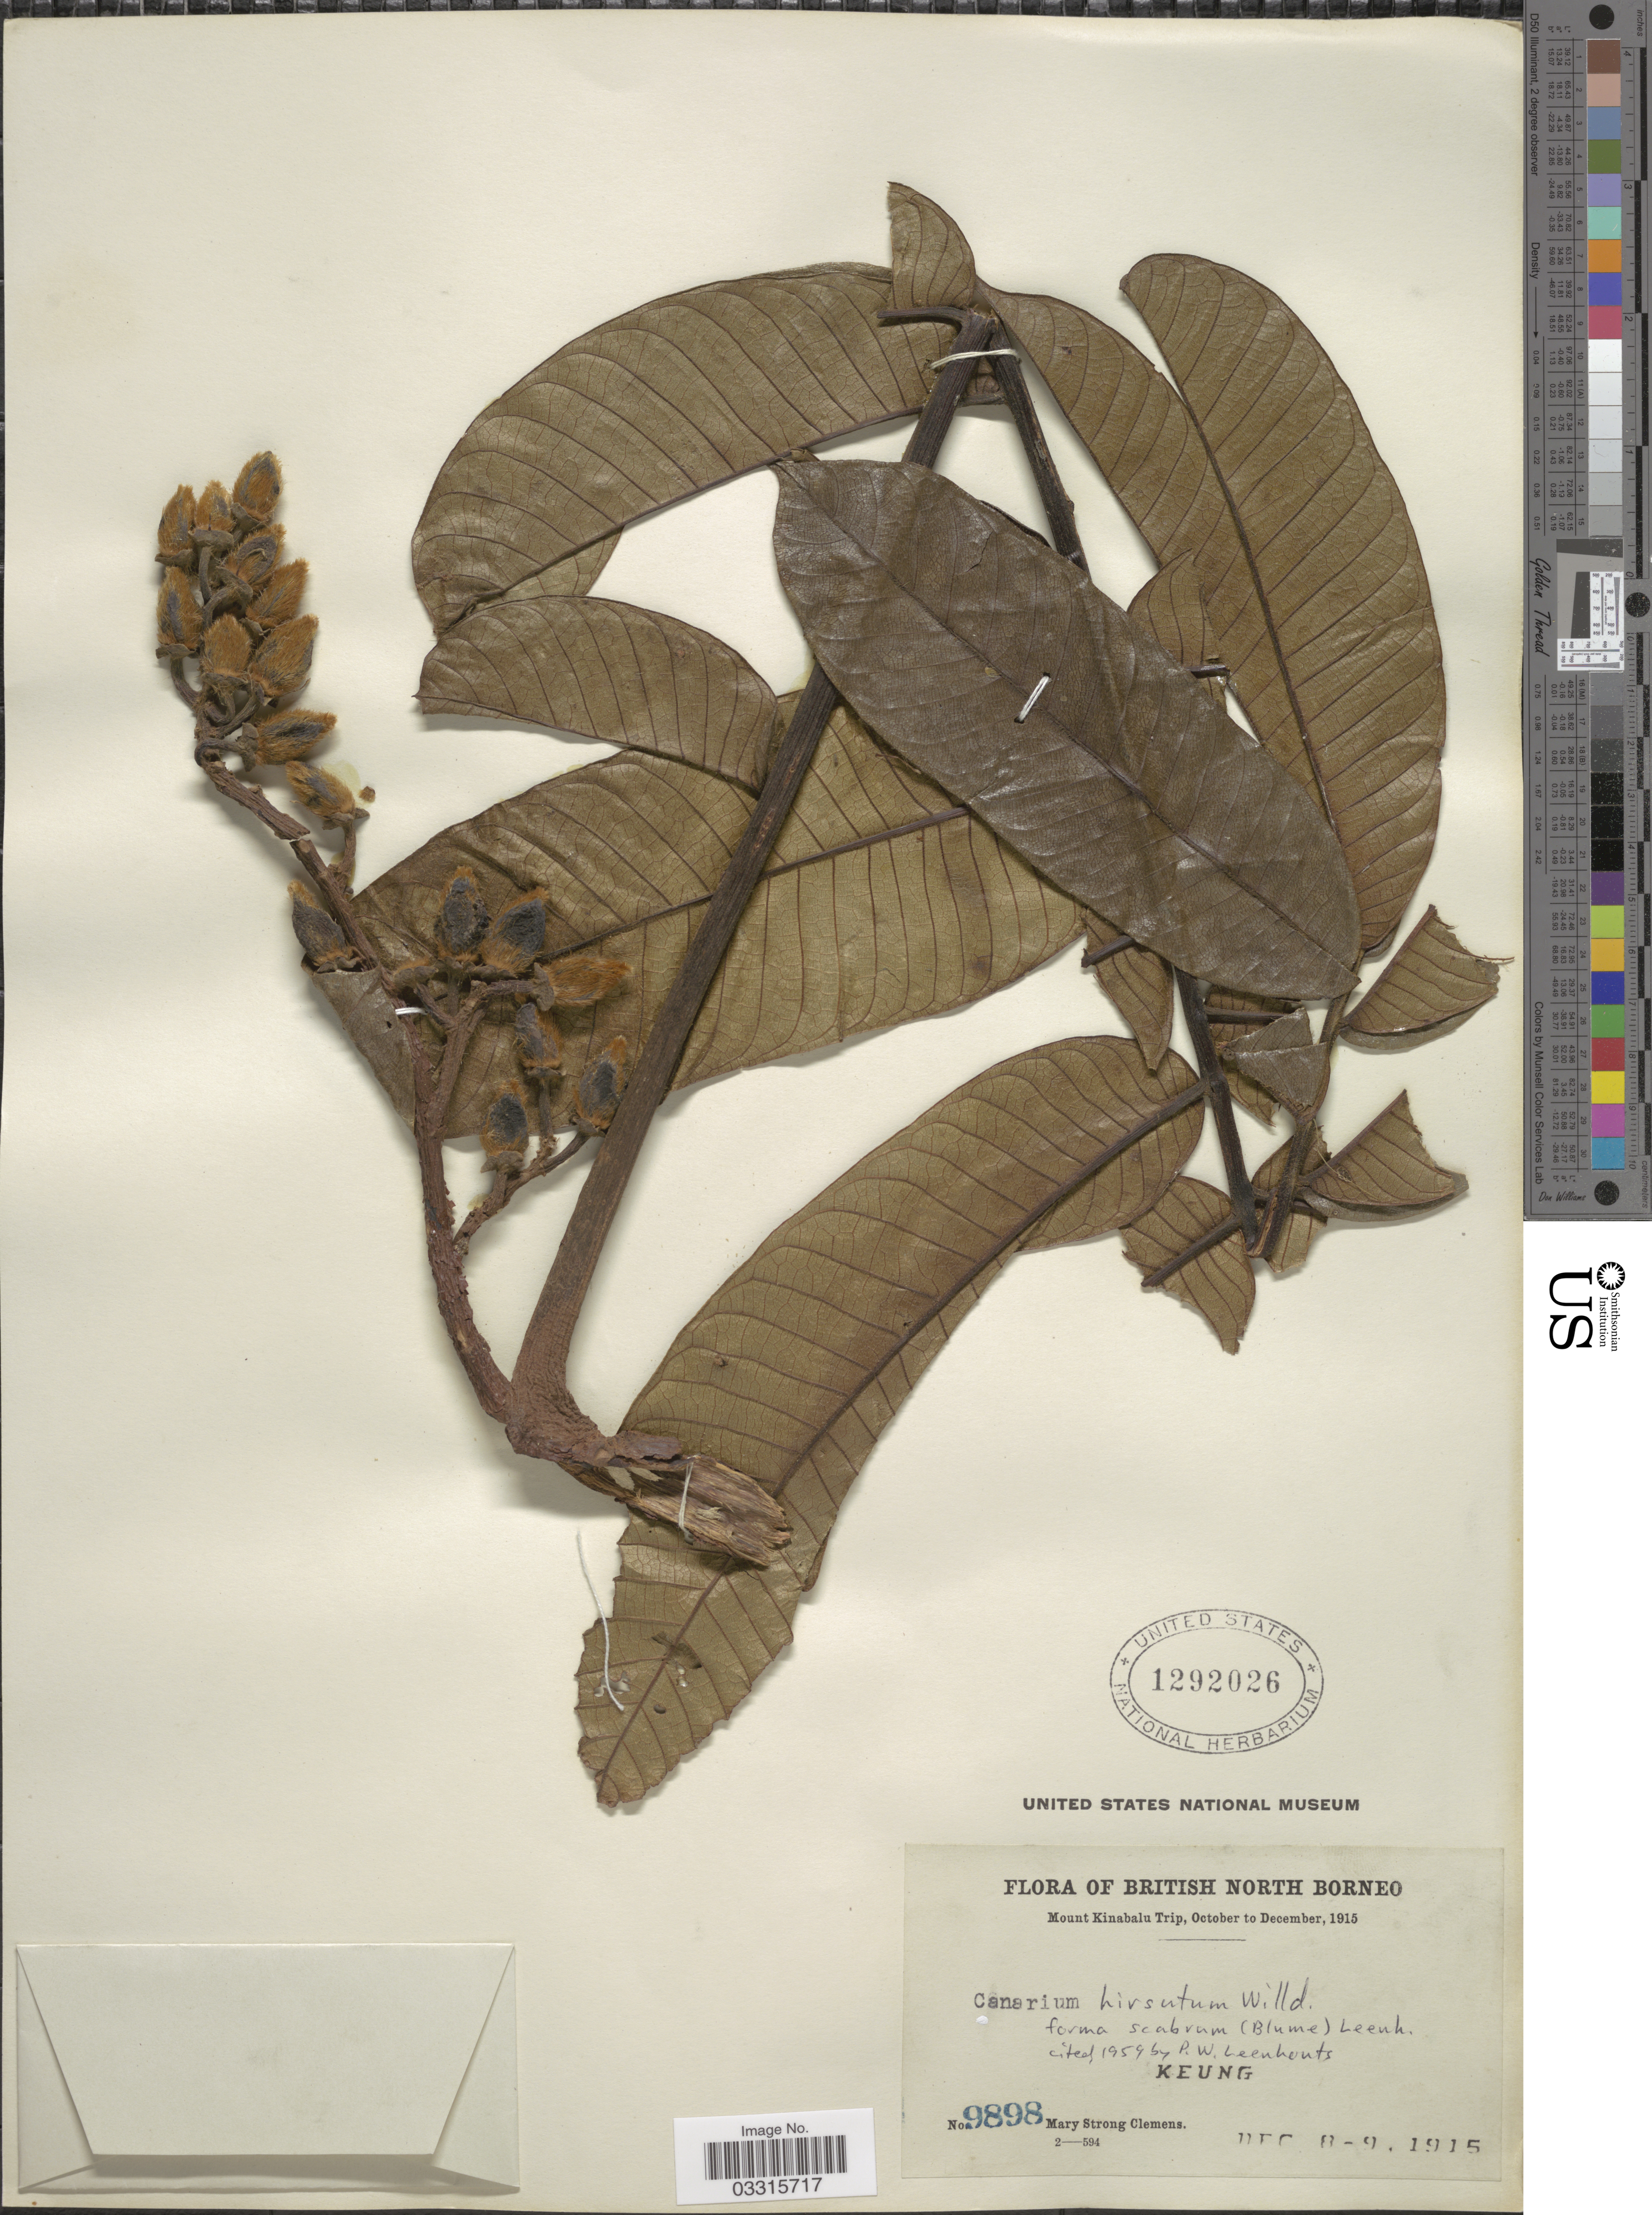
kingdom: Plantae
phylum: Tracheophyta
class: Magnoliopsida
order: Sapindales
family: Burseraceae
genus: Canarium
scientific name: Canarium hirsutum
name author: Willd.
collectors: M. S. Clemens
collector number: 9898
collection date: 1915-12-08/1915-12-09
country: Malaysia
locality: British North Borneo. Mount Kinabalu. Keung.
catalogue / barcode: US 1292026